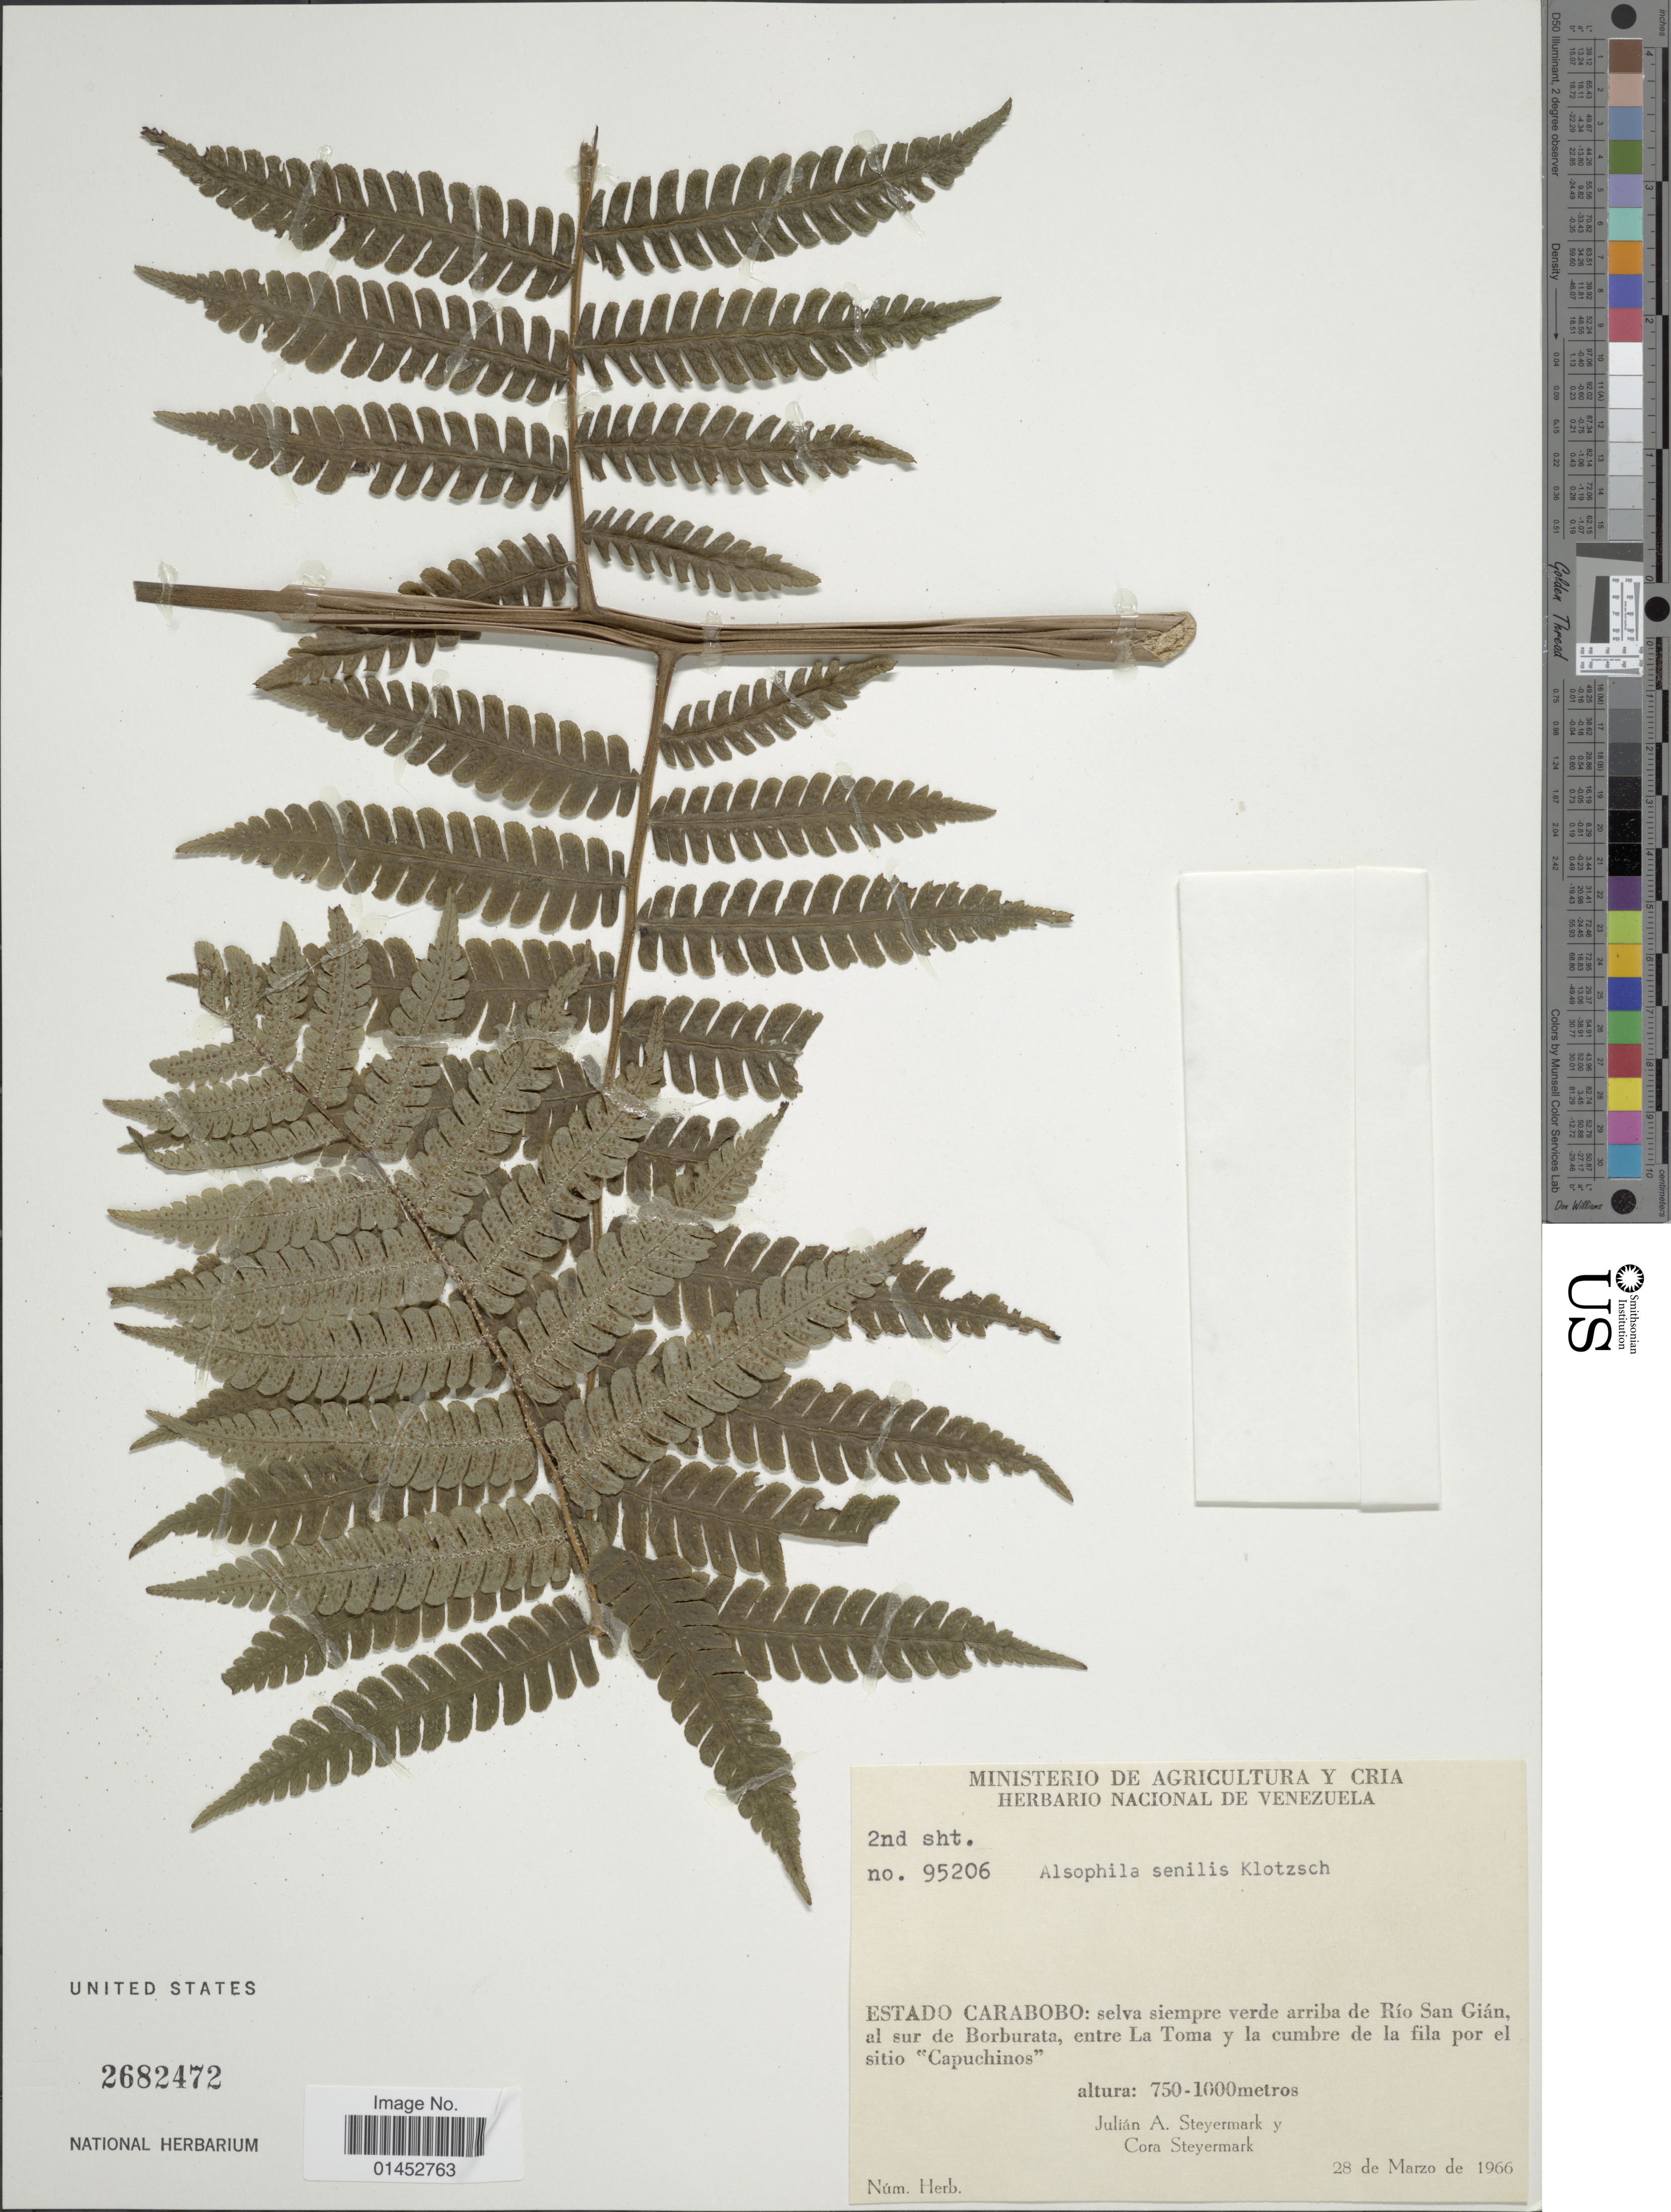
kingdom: Plantae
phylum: Tracheophyta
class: Polypodiopsida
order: Cyatheales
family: Cyatheaceae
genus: Cyathea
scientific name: Cyathea senilis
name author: (Klotzsch) Domin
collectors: J. Steyermark & C. Steyermark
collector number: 95206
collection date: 1966-03-28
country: Venezuela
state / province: Carabobo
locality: Selva siempre verde arriba de Río San Gián, al sur de Borburata, entre La Toma y la cumbre de la fila por el sitio 'Capuchinos'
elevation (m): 750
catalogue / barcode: US 2682472